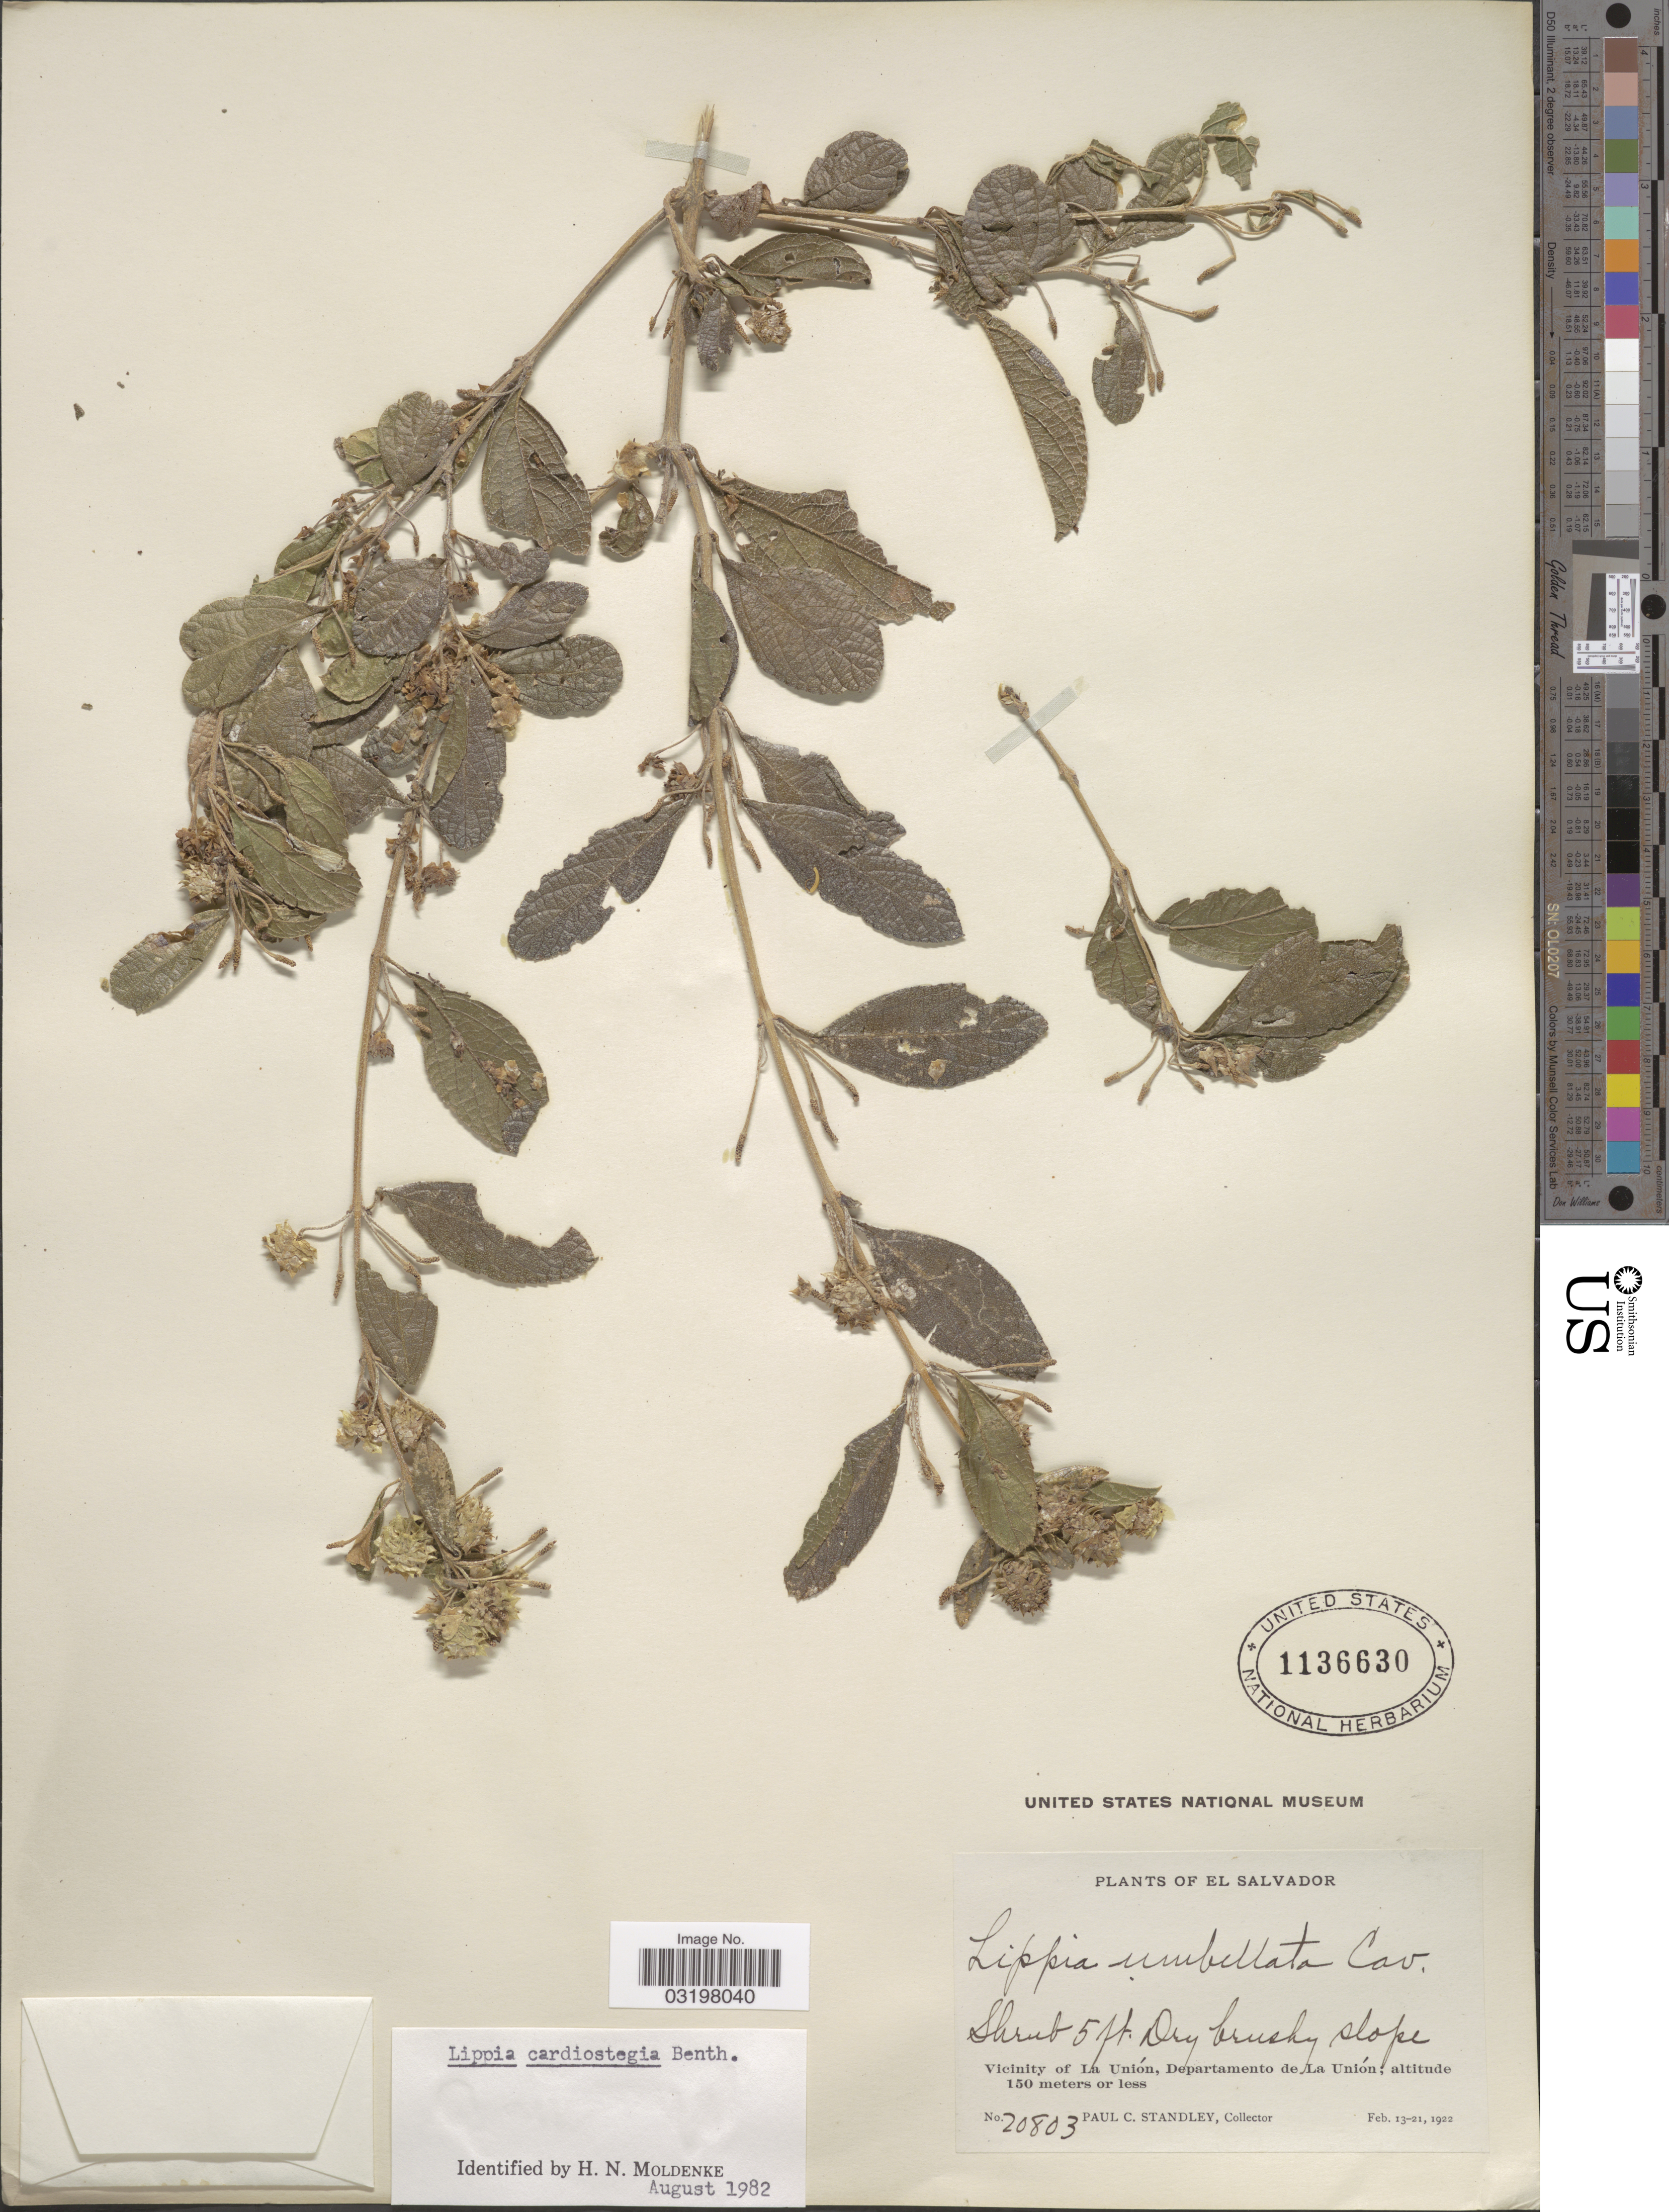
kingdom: Plantae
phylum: Tracheophyta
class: Magnoliopsida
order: Lamiales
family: Verbenaceae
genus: Lippia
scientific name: Lippia cardiostegia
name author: Benth.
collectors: P. C. Standley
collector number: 20803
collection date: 1922-02-13/1922-02-21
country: El Salvador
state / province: La Union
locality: Vicinity of La Unión, Departamento de La Unión.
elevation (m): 150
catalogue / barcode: US 1136630